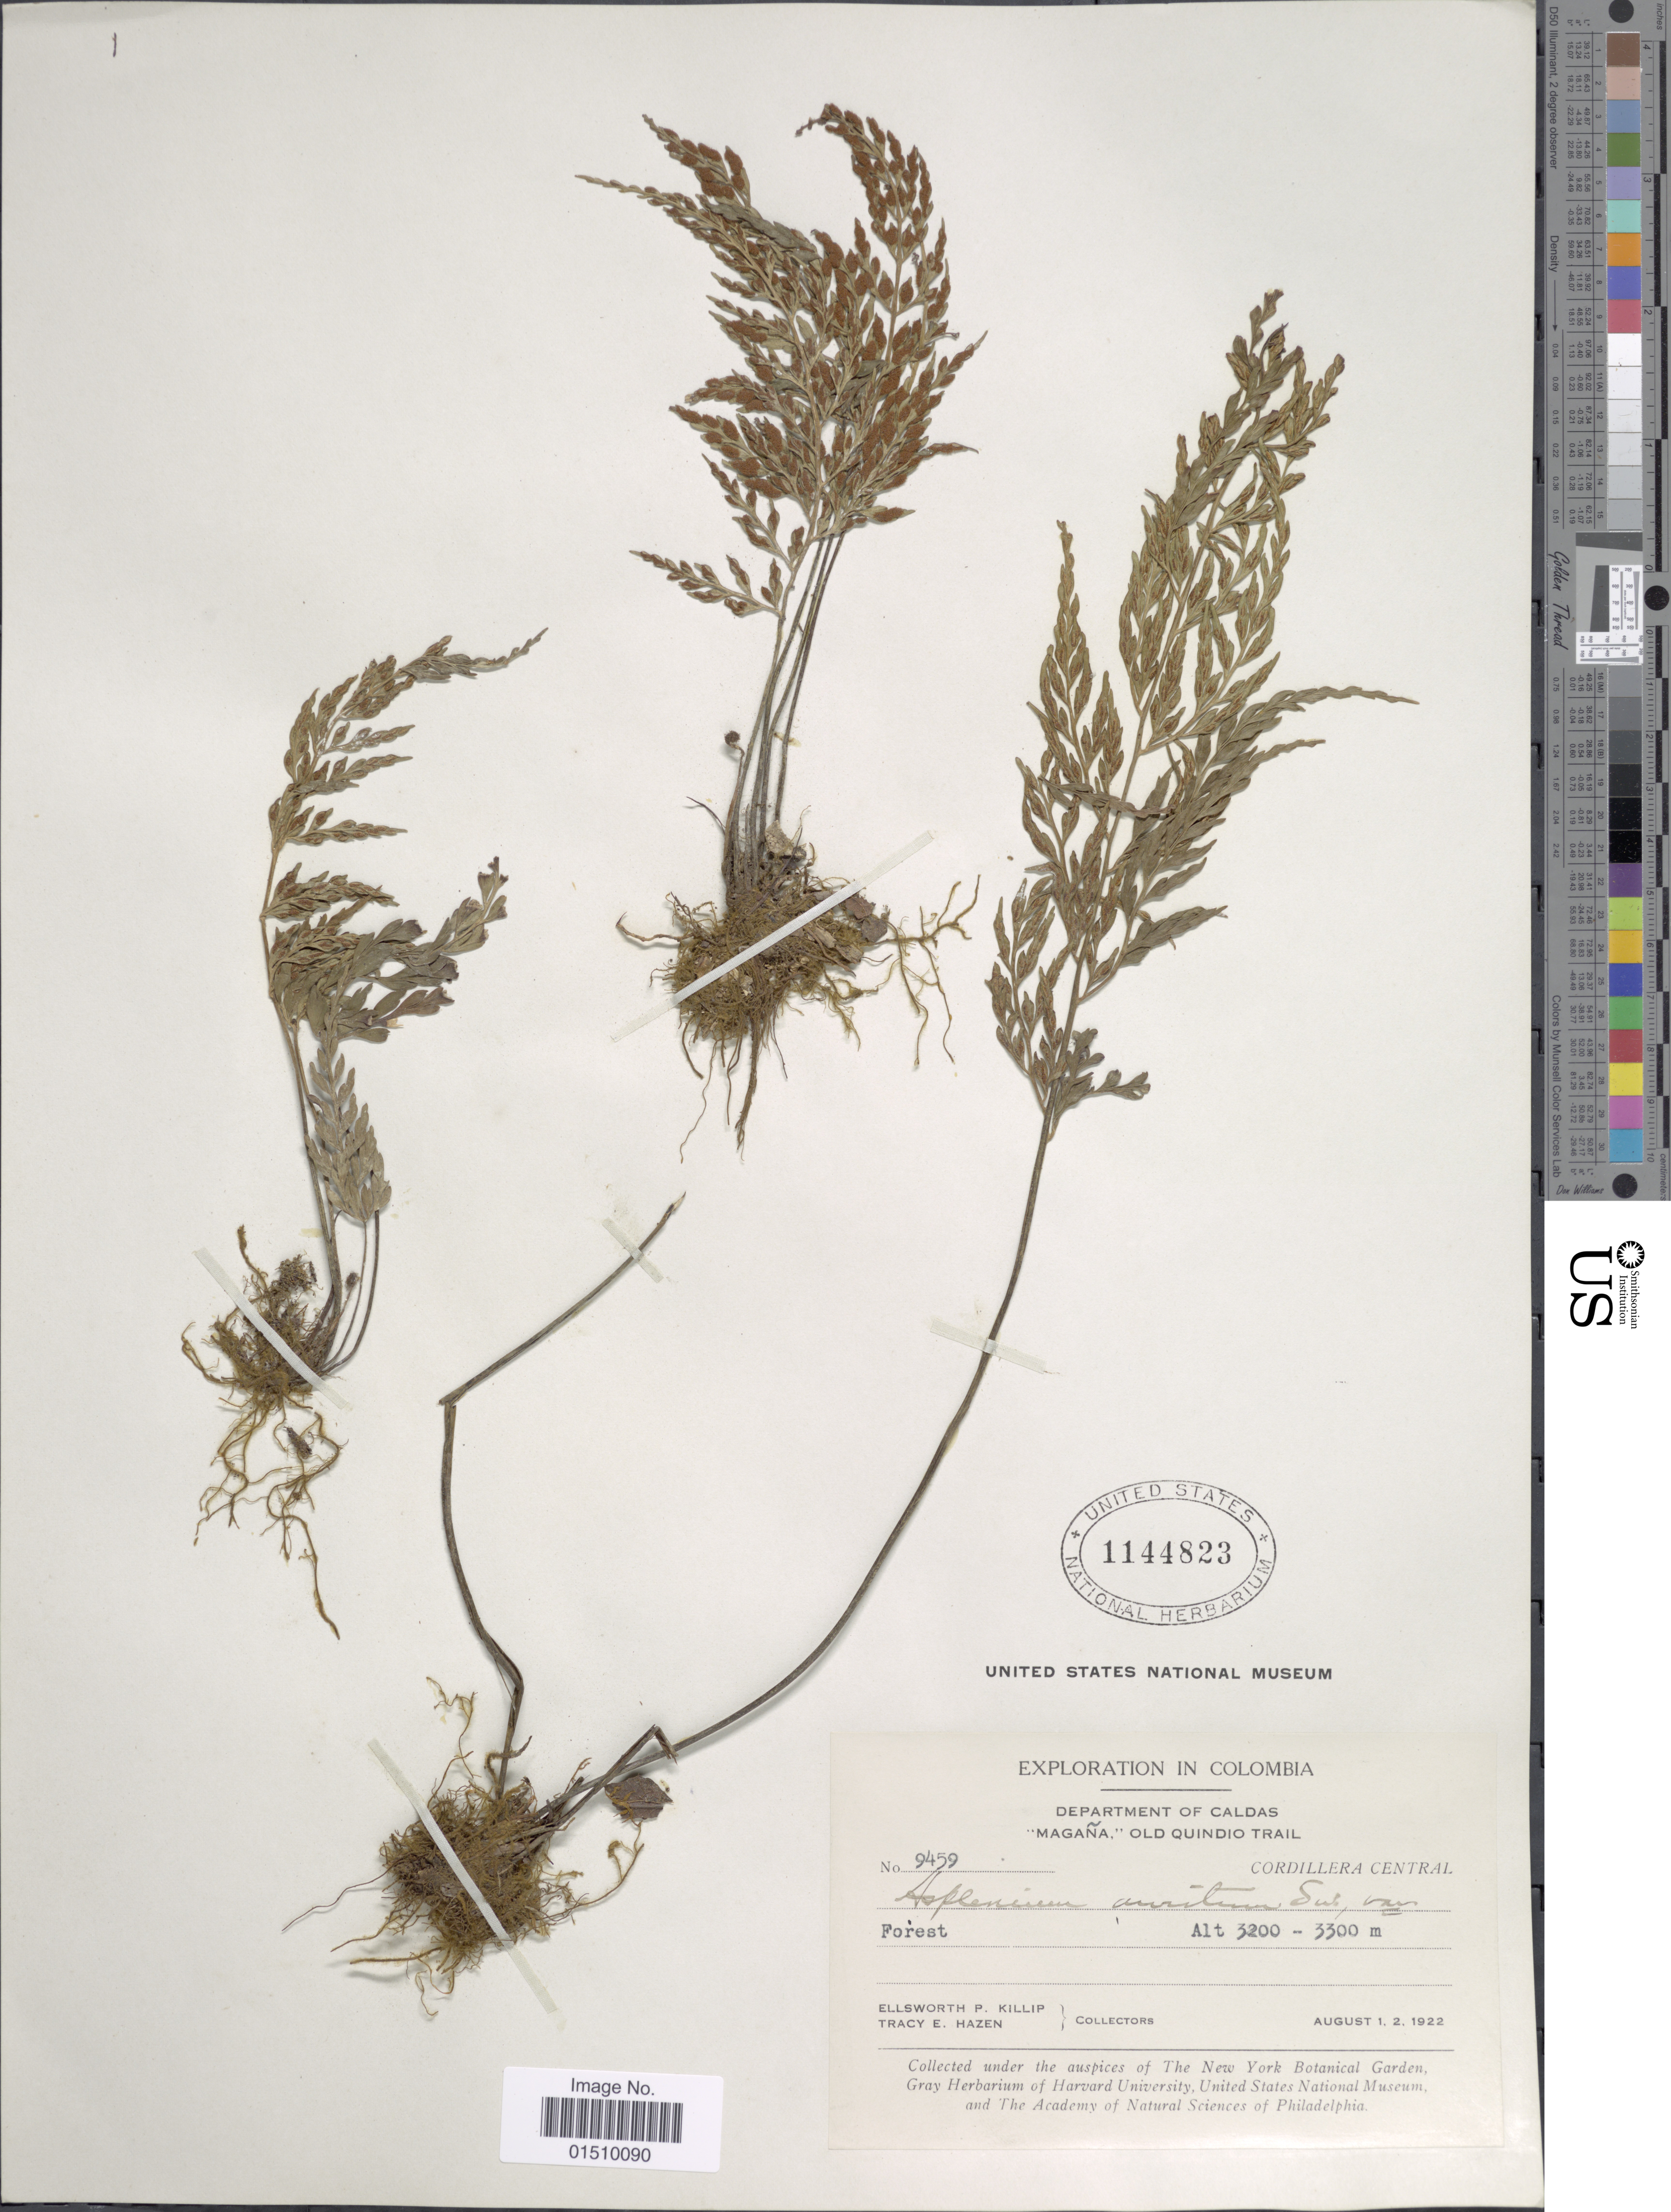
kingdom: Plantae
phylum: Tracheophyta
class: Polypodiopsida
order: Polypodiales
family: Aspleniaceae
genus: Asplenium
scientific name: Asplenium auritum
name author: Sw.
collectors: E. P. Killip & T. E. Hazen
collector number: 9459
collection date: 1922-08-01/1922-08-02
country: Colombia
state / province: Caldas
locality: Colombia, Department of Caldas "Magaña" Old Quindo Trail, Cordillera Central.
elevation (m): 3200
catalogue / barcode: US 1144823